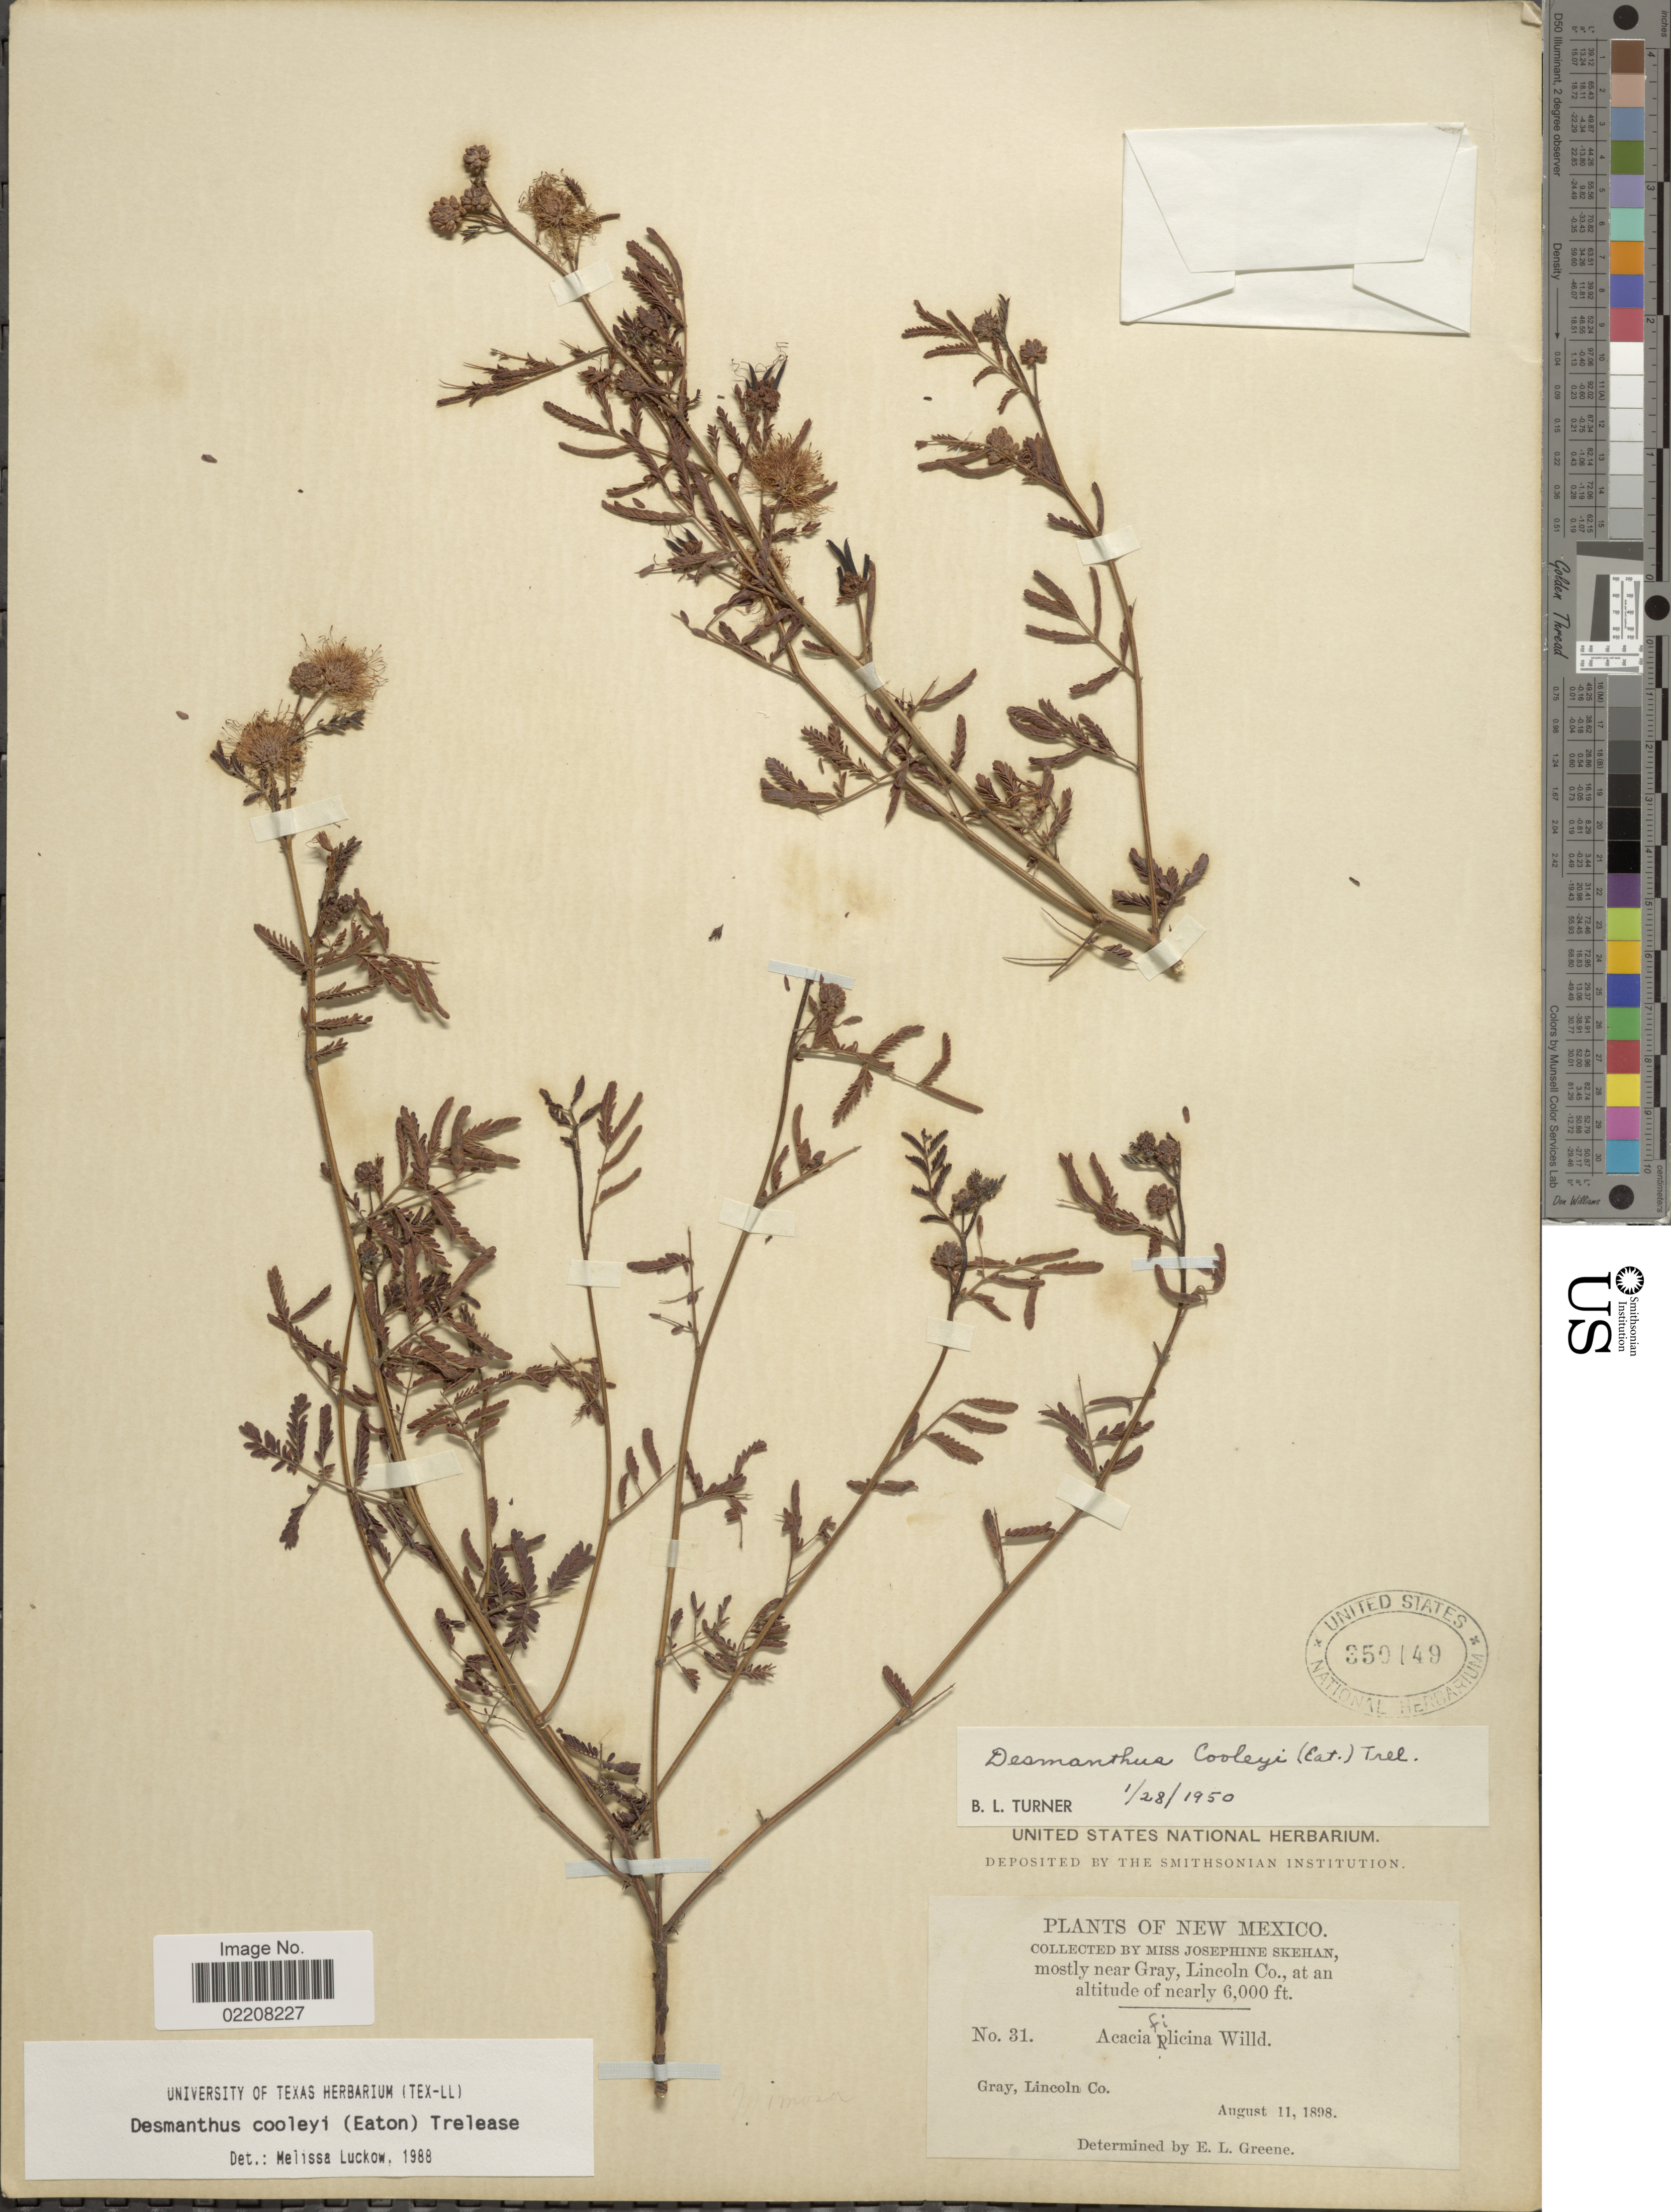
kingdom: Plantae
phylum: Tracheophyta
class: Magnoliopsida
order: Fabales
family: Fabaceae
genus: Desmanthus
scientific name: Desmanthus cooleyi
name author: (Eaton) Trel.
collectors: J. Skehan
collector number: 31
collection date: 1898-08-11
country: United States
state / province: New Mexico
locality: Near Gray, Lincoln Co.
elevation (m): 1829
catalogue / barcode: US 350149